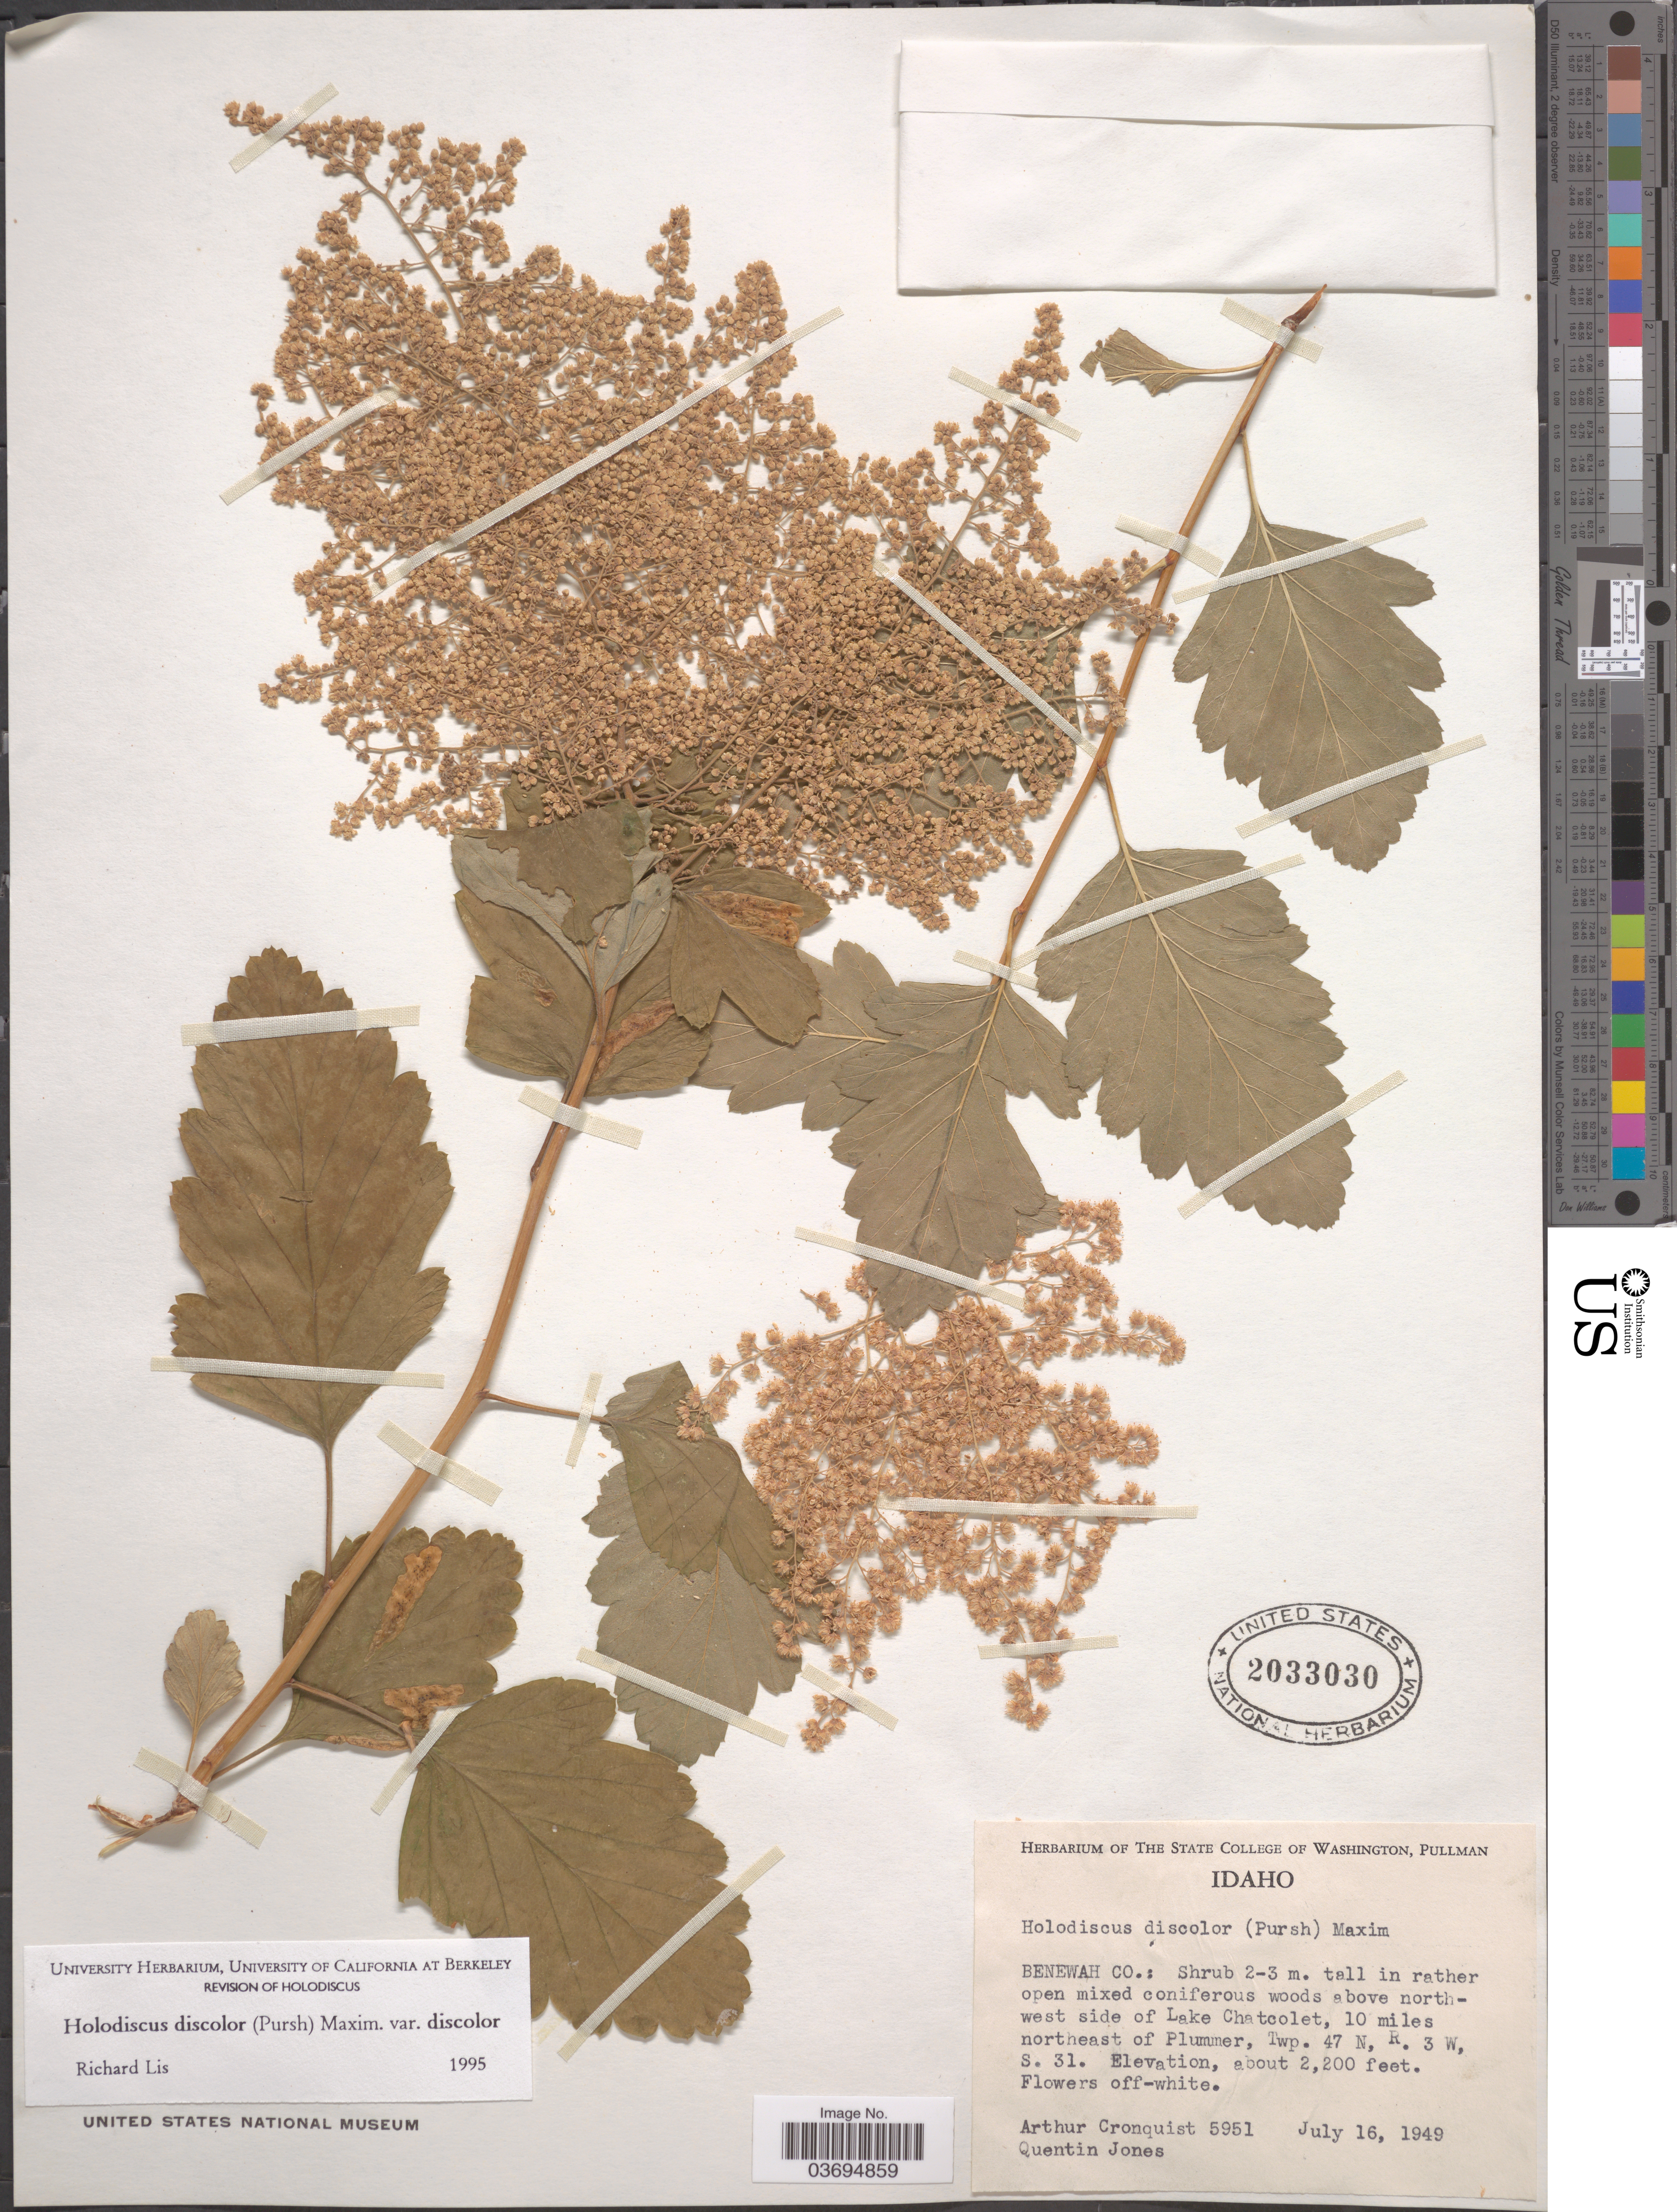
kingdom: Plantae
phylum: Tracheophyta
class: Magnoliopsida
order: Rosales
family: Rosaceae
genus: Holodiscus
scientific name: Holodiscus discolor var. discolor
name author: (Pursh) Maxim.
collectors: A. J. Cronquist & Q. Jones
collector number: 5951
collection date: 1949-07-16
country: United States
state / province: Idaho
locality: Benewah Co.: Above northwest side of Lake Chatcolet, 10 miles northeast of Plummer, Twp. 47 N, R. 3 W, S. 31.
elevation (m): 671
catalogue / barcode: US 2033030